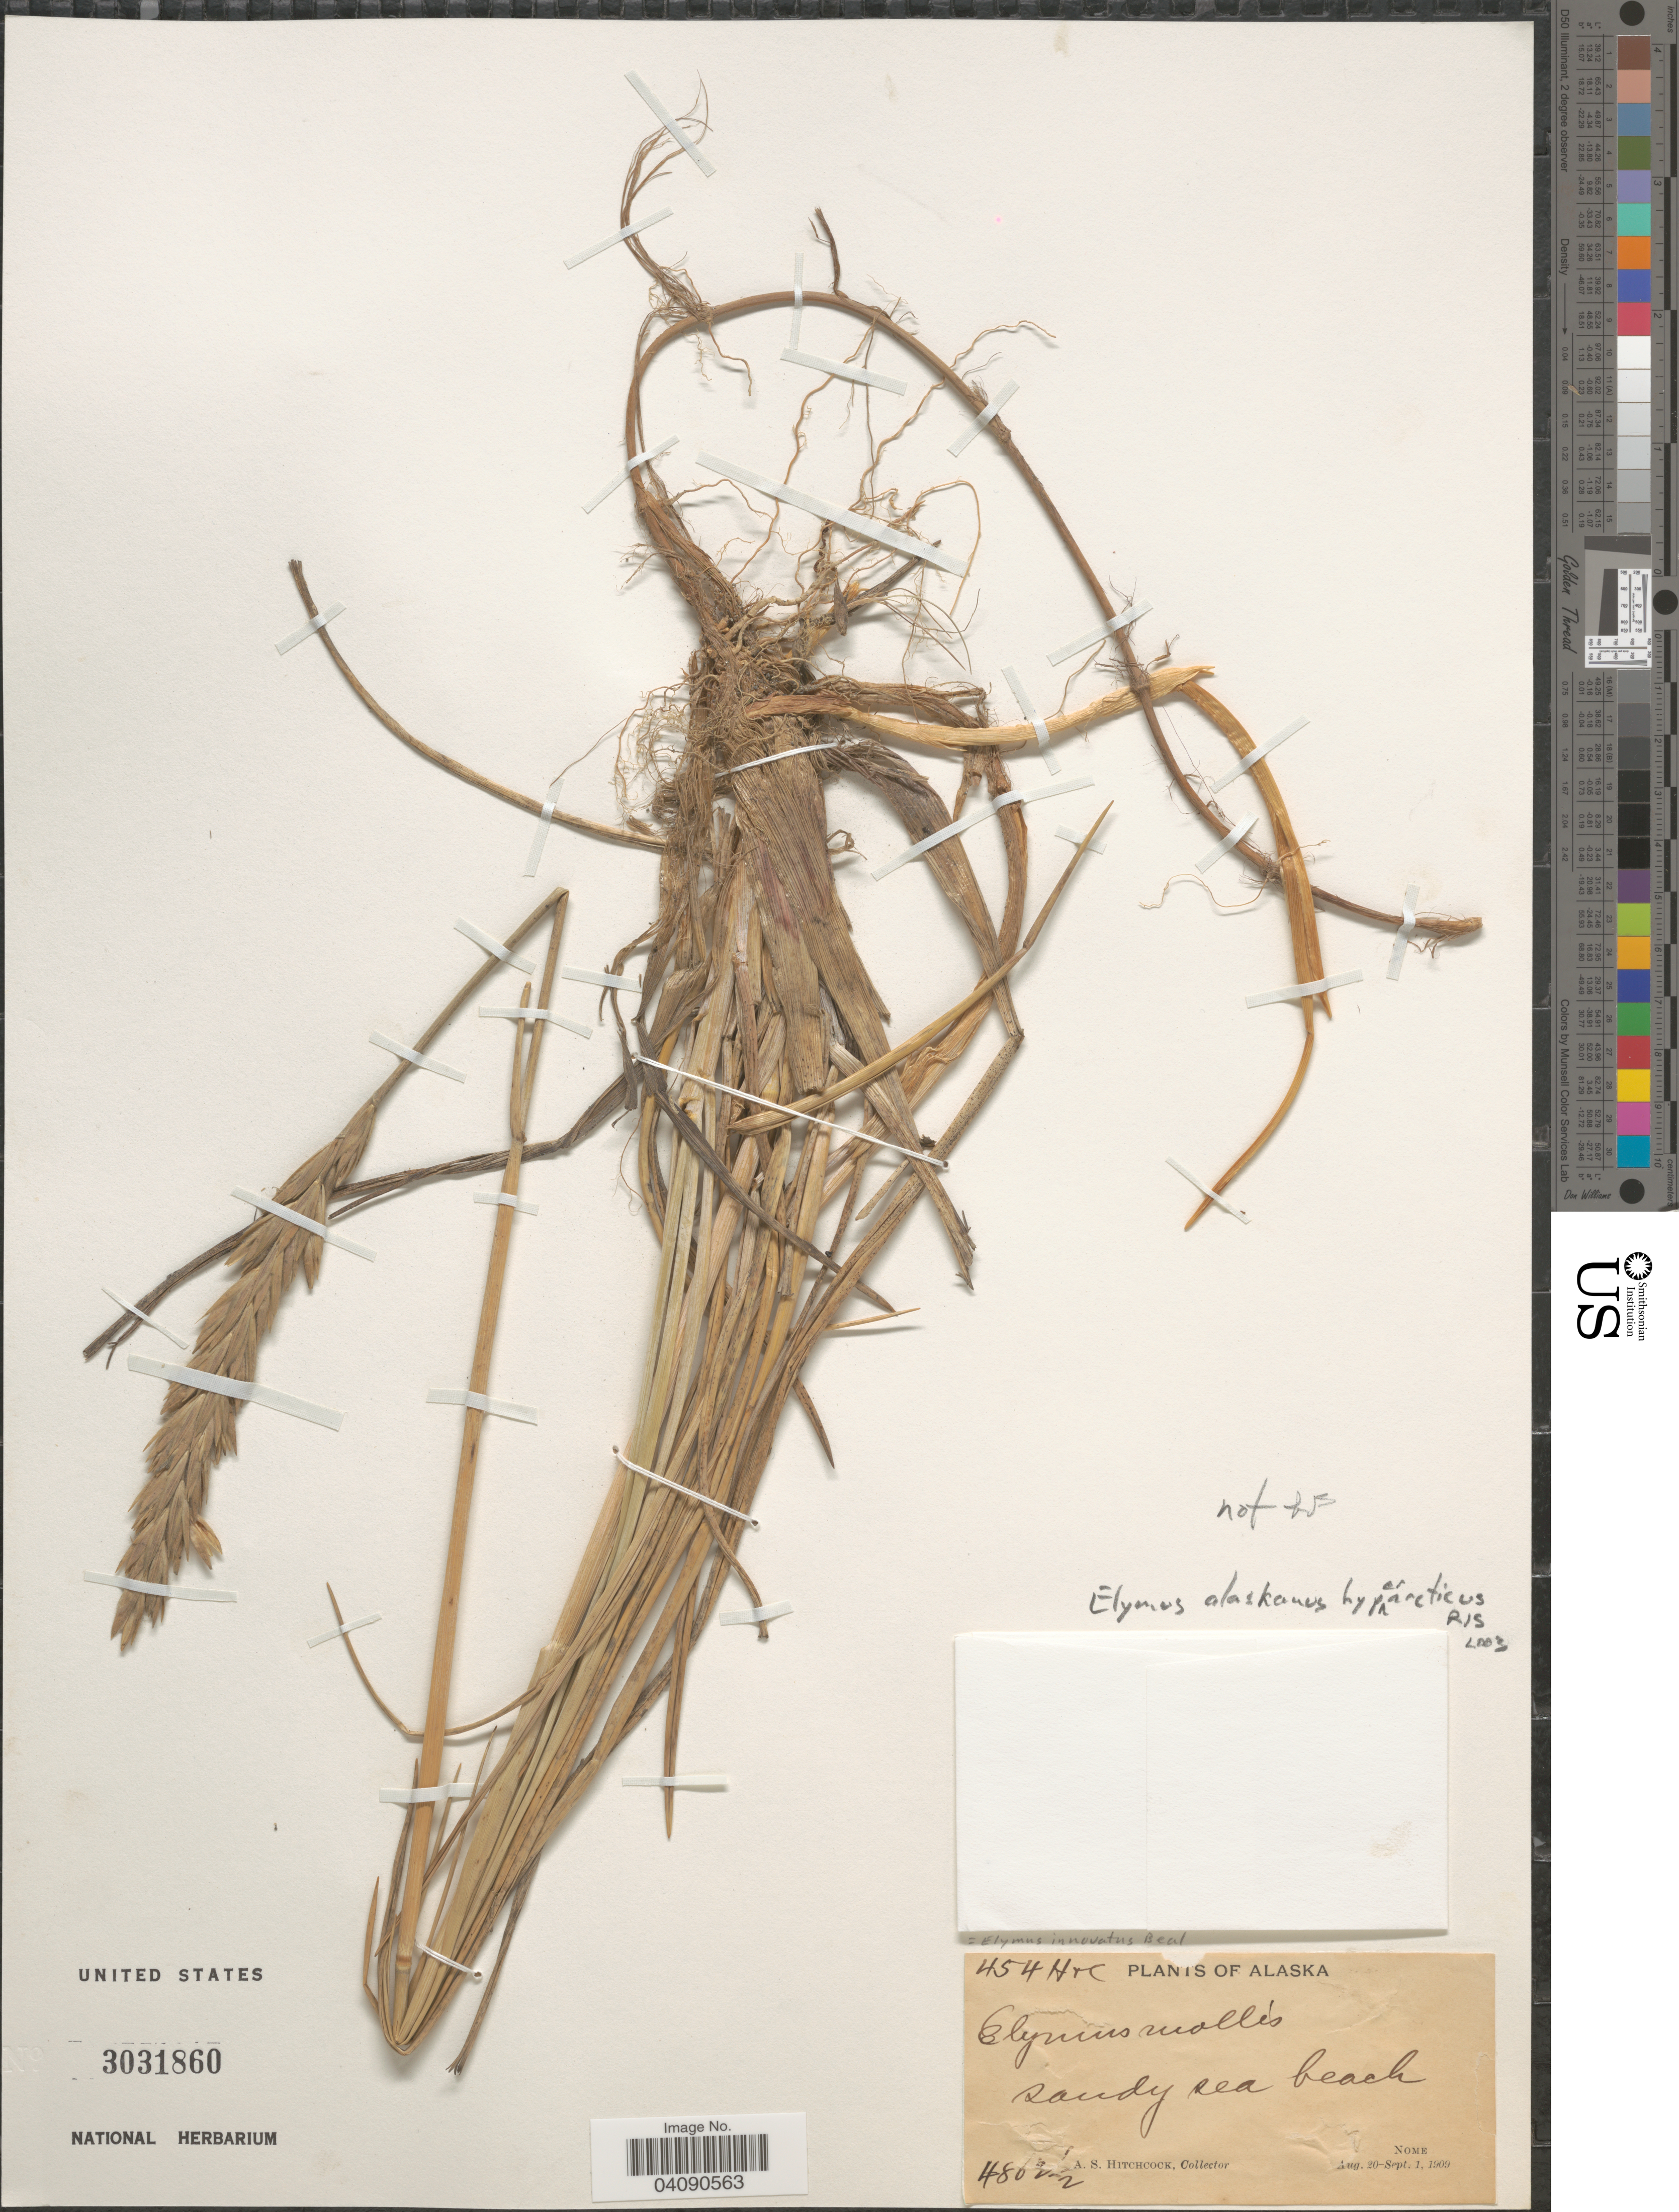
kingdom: Plantae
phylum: Tracheophyta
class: Liliopsida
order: Poales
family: Poaceae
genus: Elymus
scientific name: Elymus alaskanus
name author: (Scribn. & Merr.) Á. Löve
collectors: A. S. Hitchcock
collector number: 4862½*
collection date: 1909-08-20/1909-09-01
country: United States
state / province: Alaska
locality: Nome.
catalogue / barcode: US 3031860